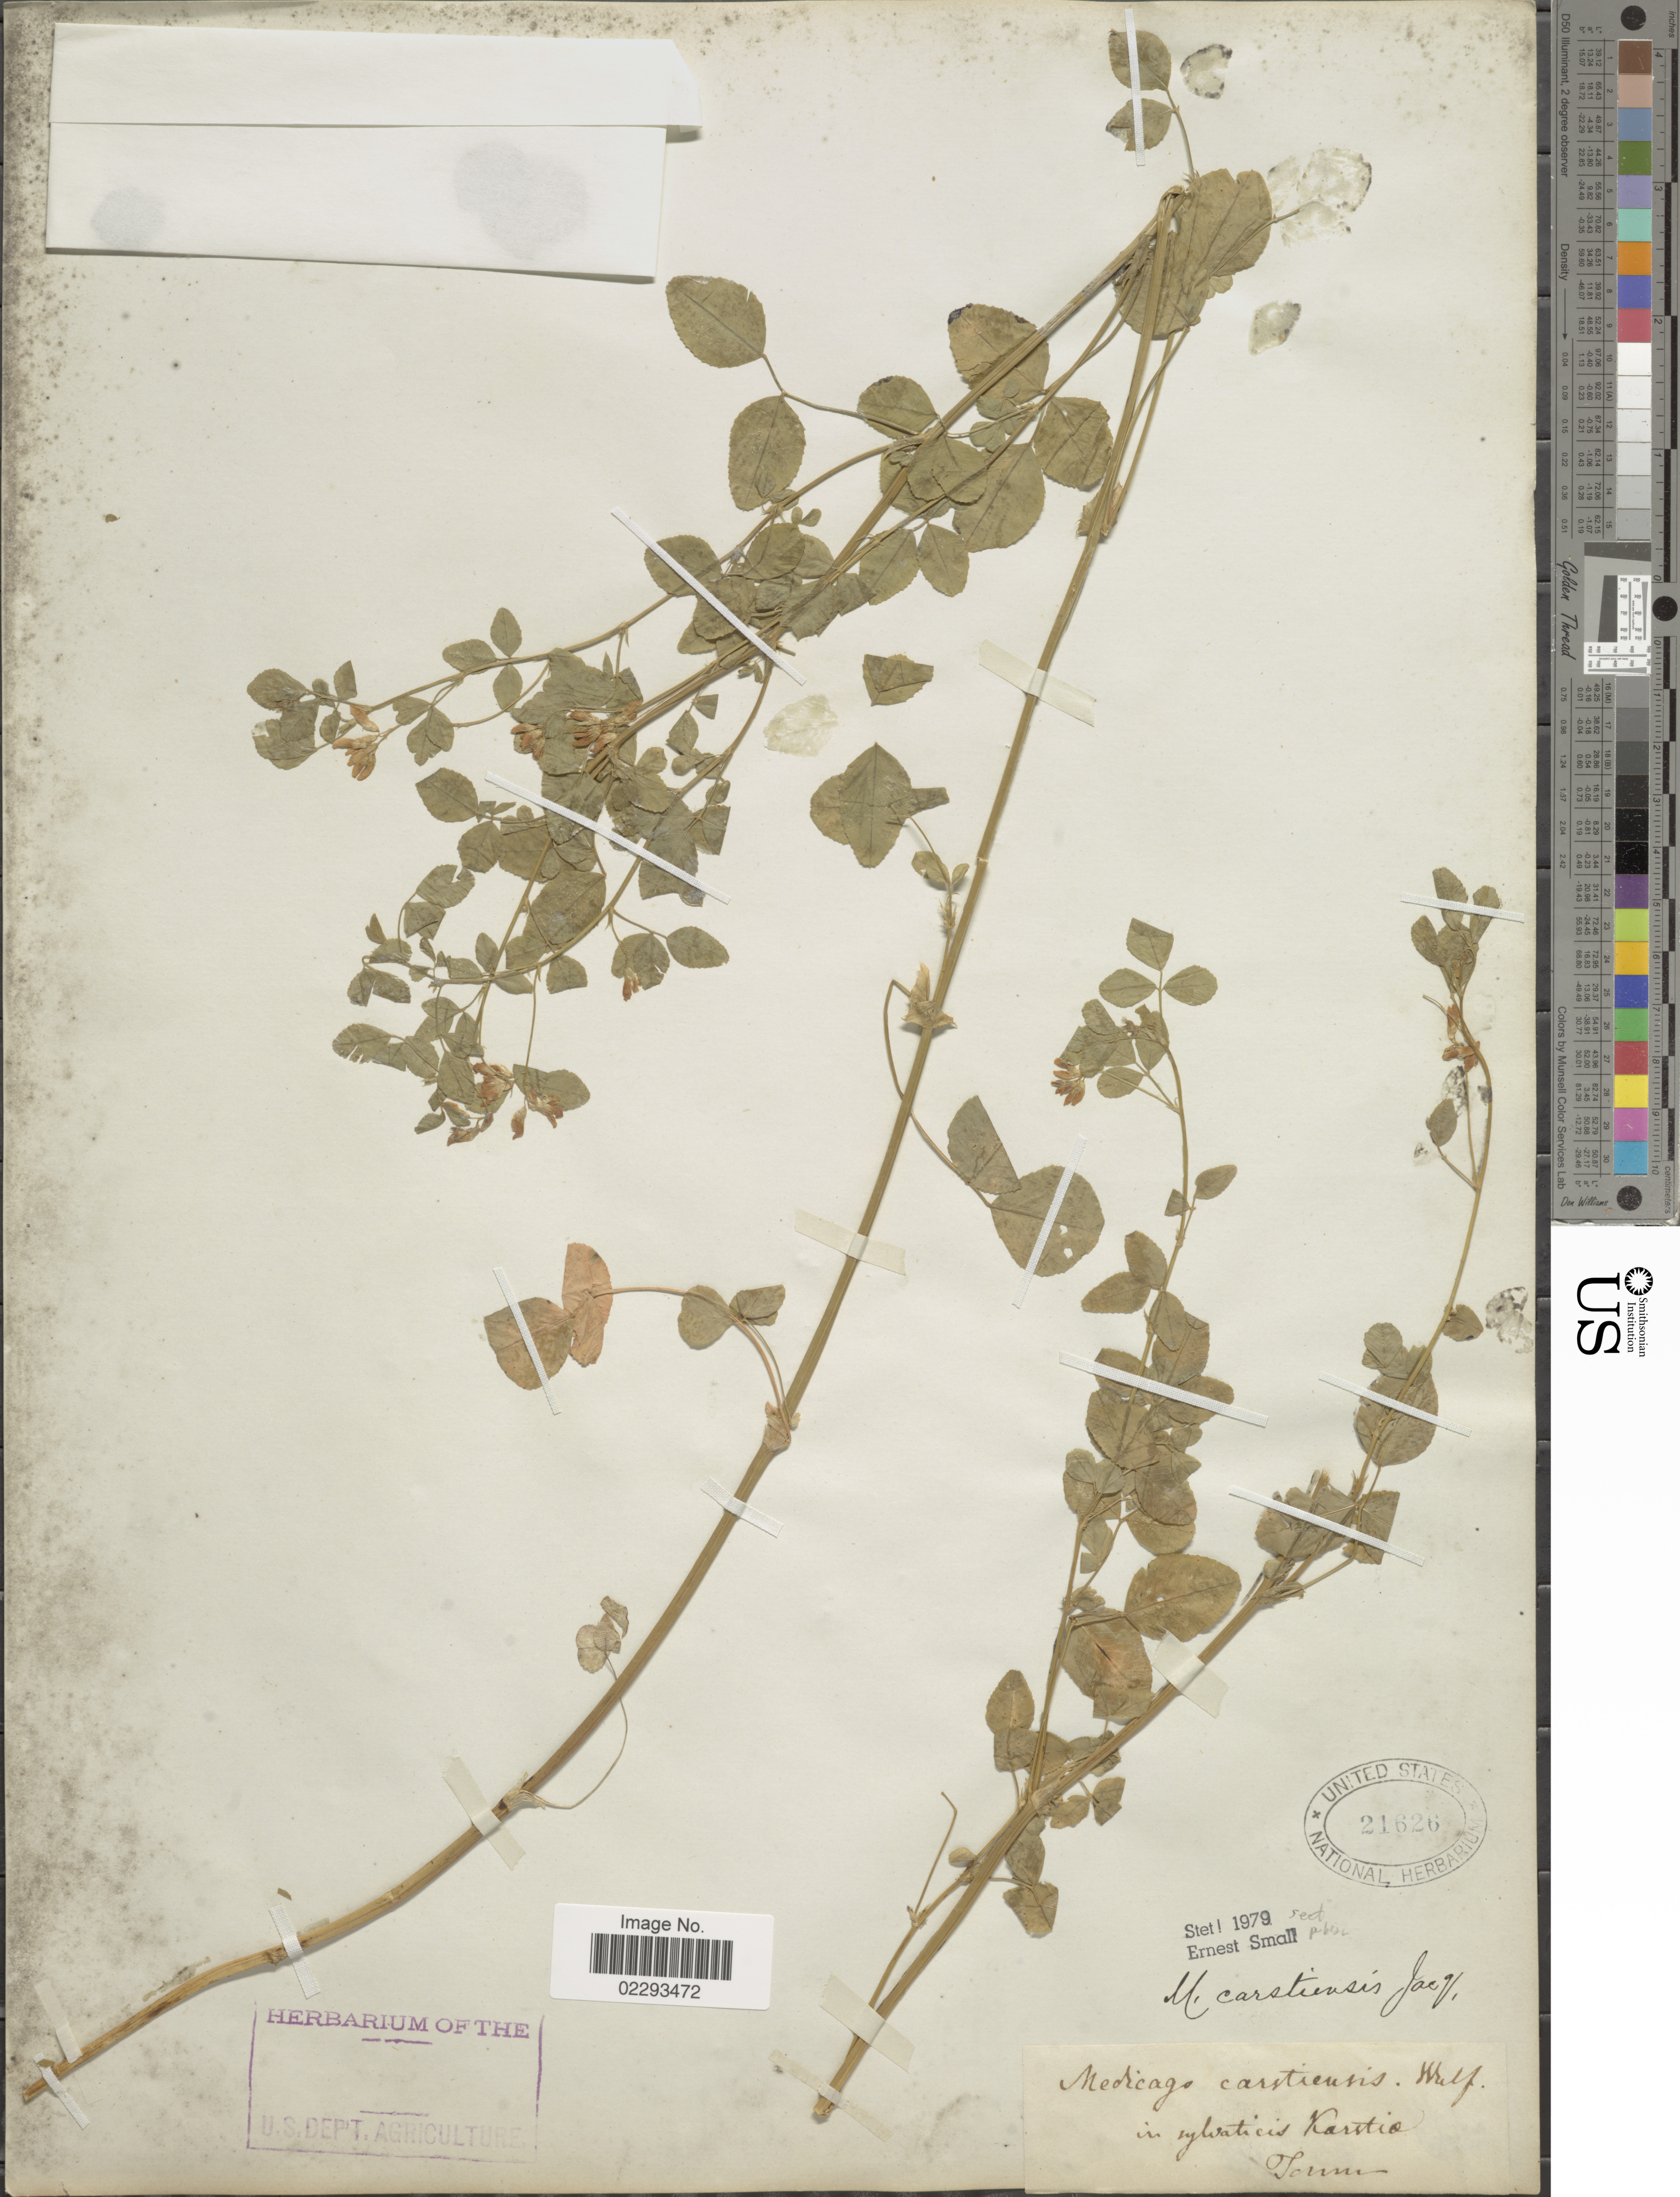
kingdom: Plantae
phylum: Tracheophyta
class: Magnoliopsida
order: Fabales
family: Fabaceae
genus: Medicago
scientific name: Medicago carstiensis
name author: Wulfen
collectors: Tommasini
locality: In sylvaticis Karstio [interpreted]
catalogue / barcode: US 21626